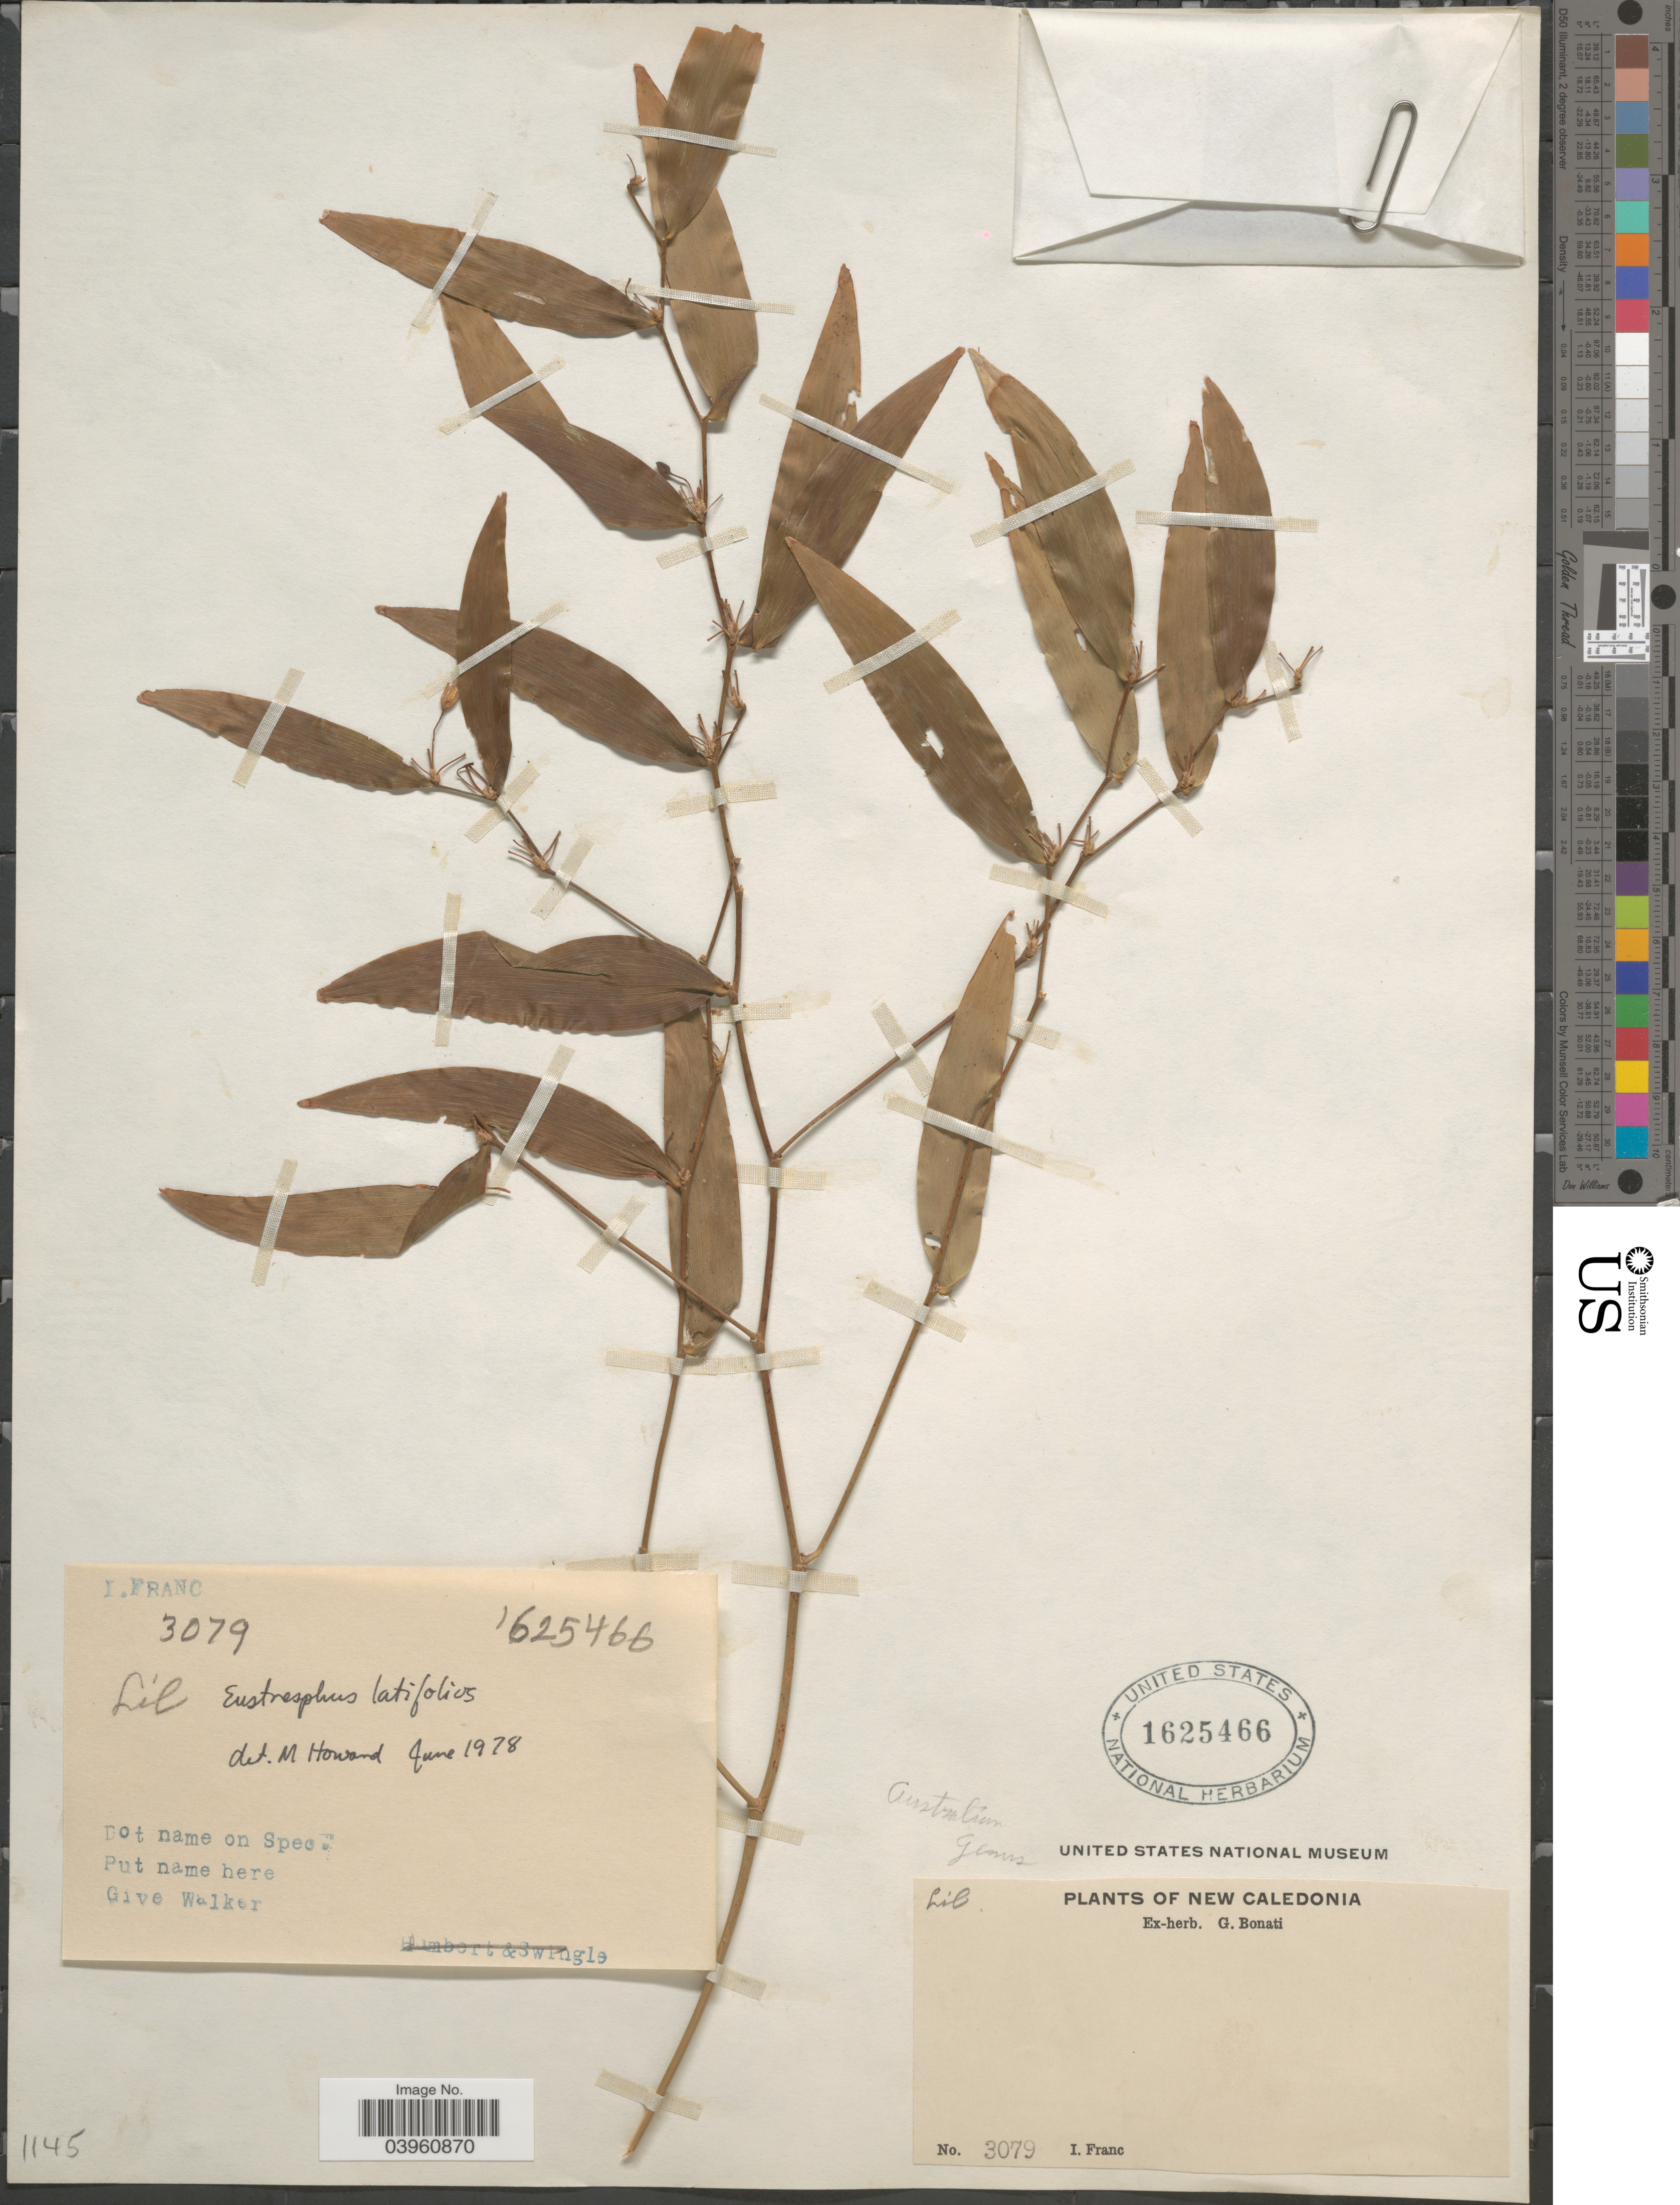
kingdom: Plantae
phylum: Tracheophyta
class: Liliopsida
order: Asparagales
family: Asparagaceae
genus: Eustrephus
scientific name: Eustrephus latifolius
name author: R. Br.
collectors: I. Franc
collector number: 3079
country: New Caledonia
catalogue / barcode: US 1625466